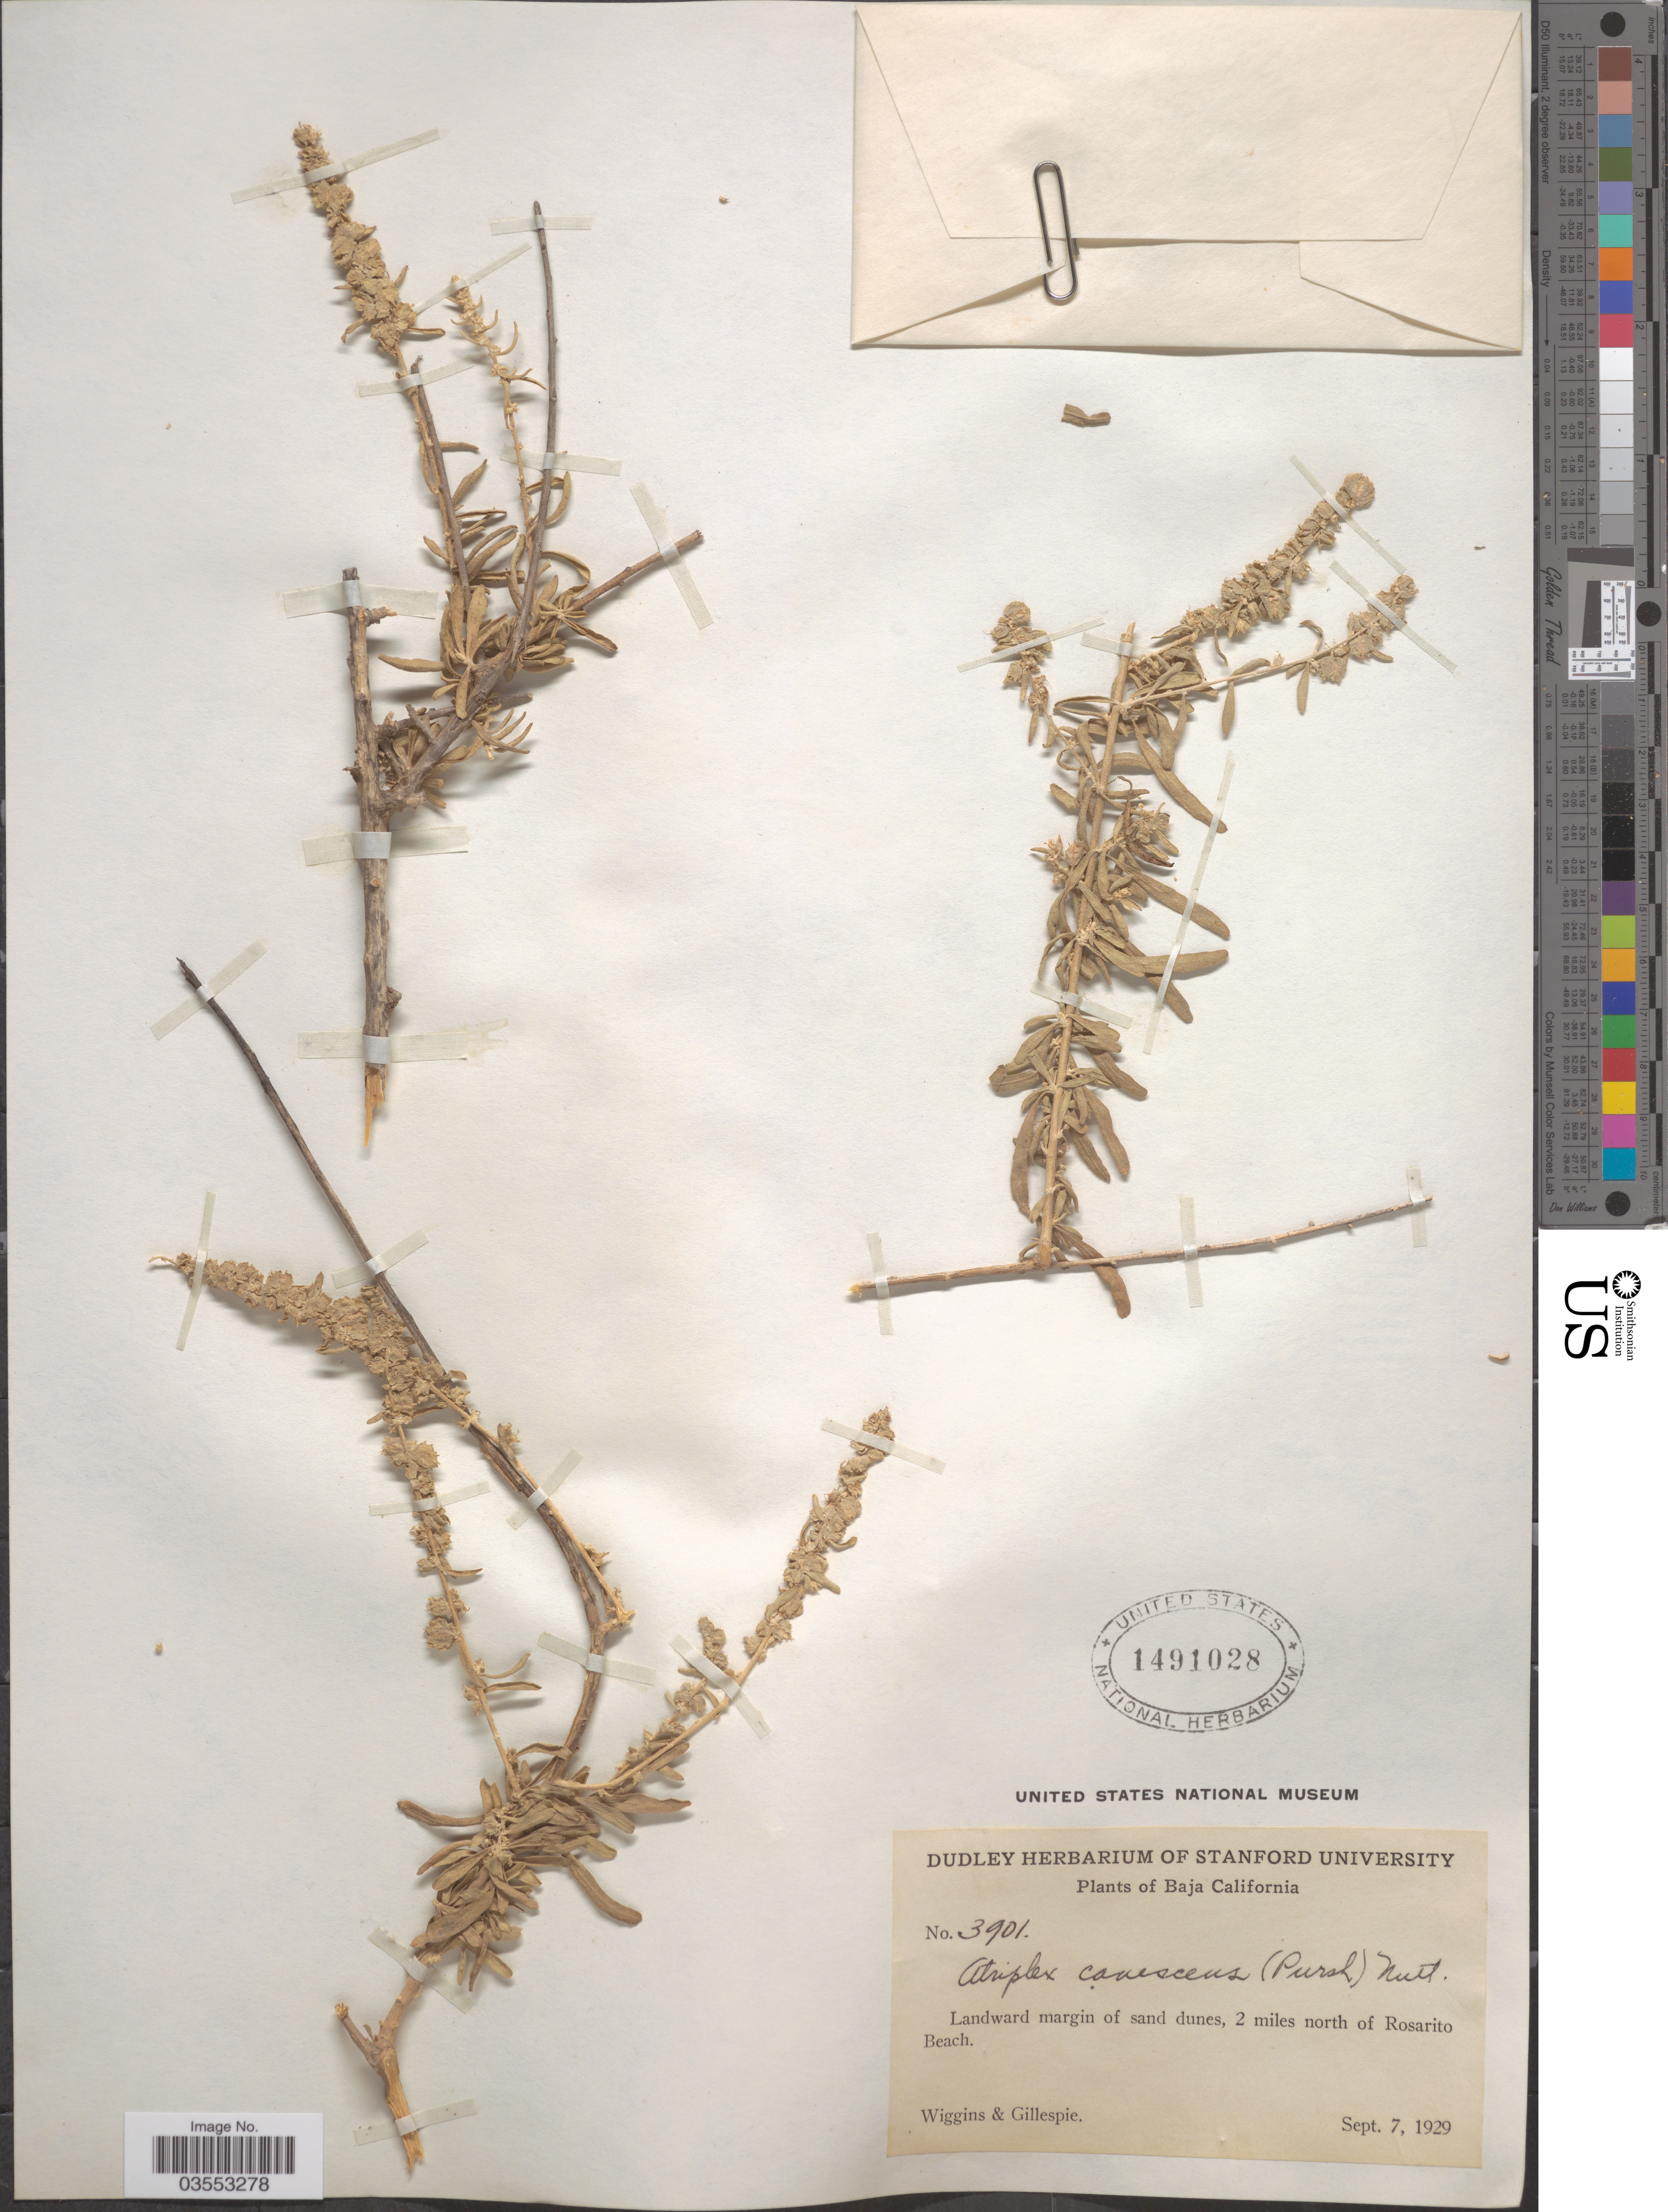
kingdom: Plantae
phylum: Tracheophyta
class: Magnoliopsida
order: Caryophyllales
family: Amaranthaceae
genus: Atriplex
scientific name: Atriplex canescens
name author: (Pursh) Nutt.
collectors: -- Wiggins & -- Gillespie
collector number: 3901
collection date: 1929-09-07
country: Mexico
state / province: Baja California Norte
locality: Landward margin of sand dunes, 2 miles north of Rosarito Beach.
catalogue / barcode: US 1491028